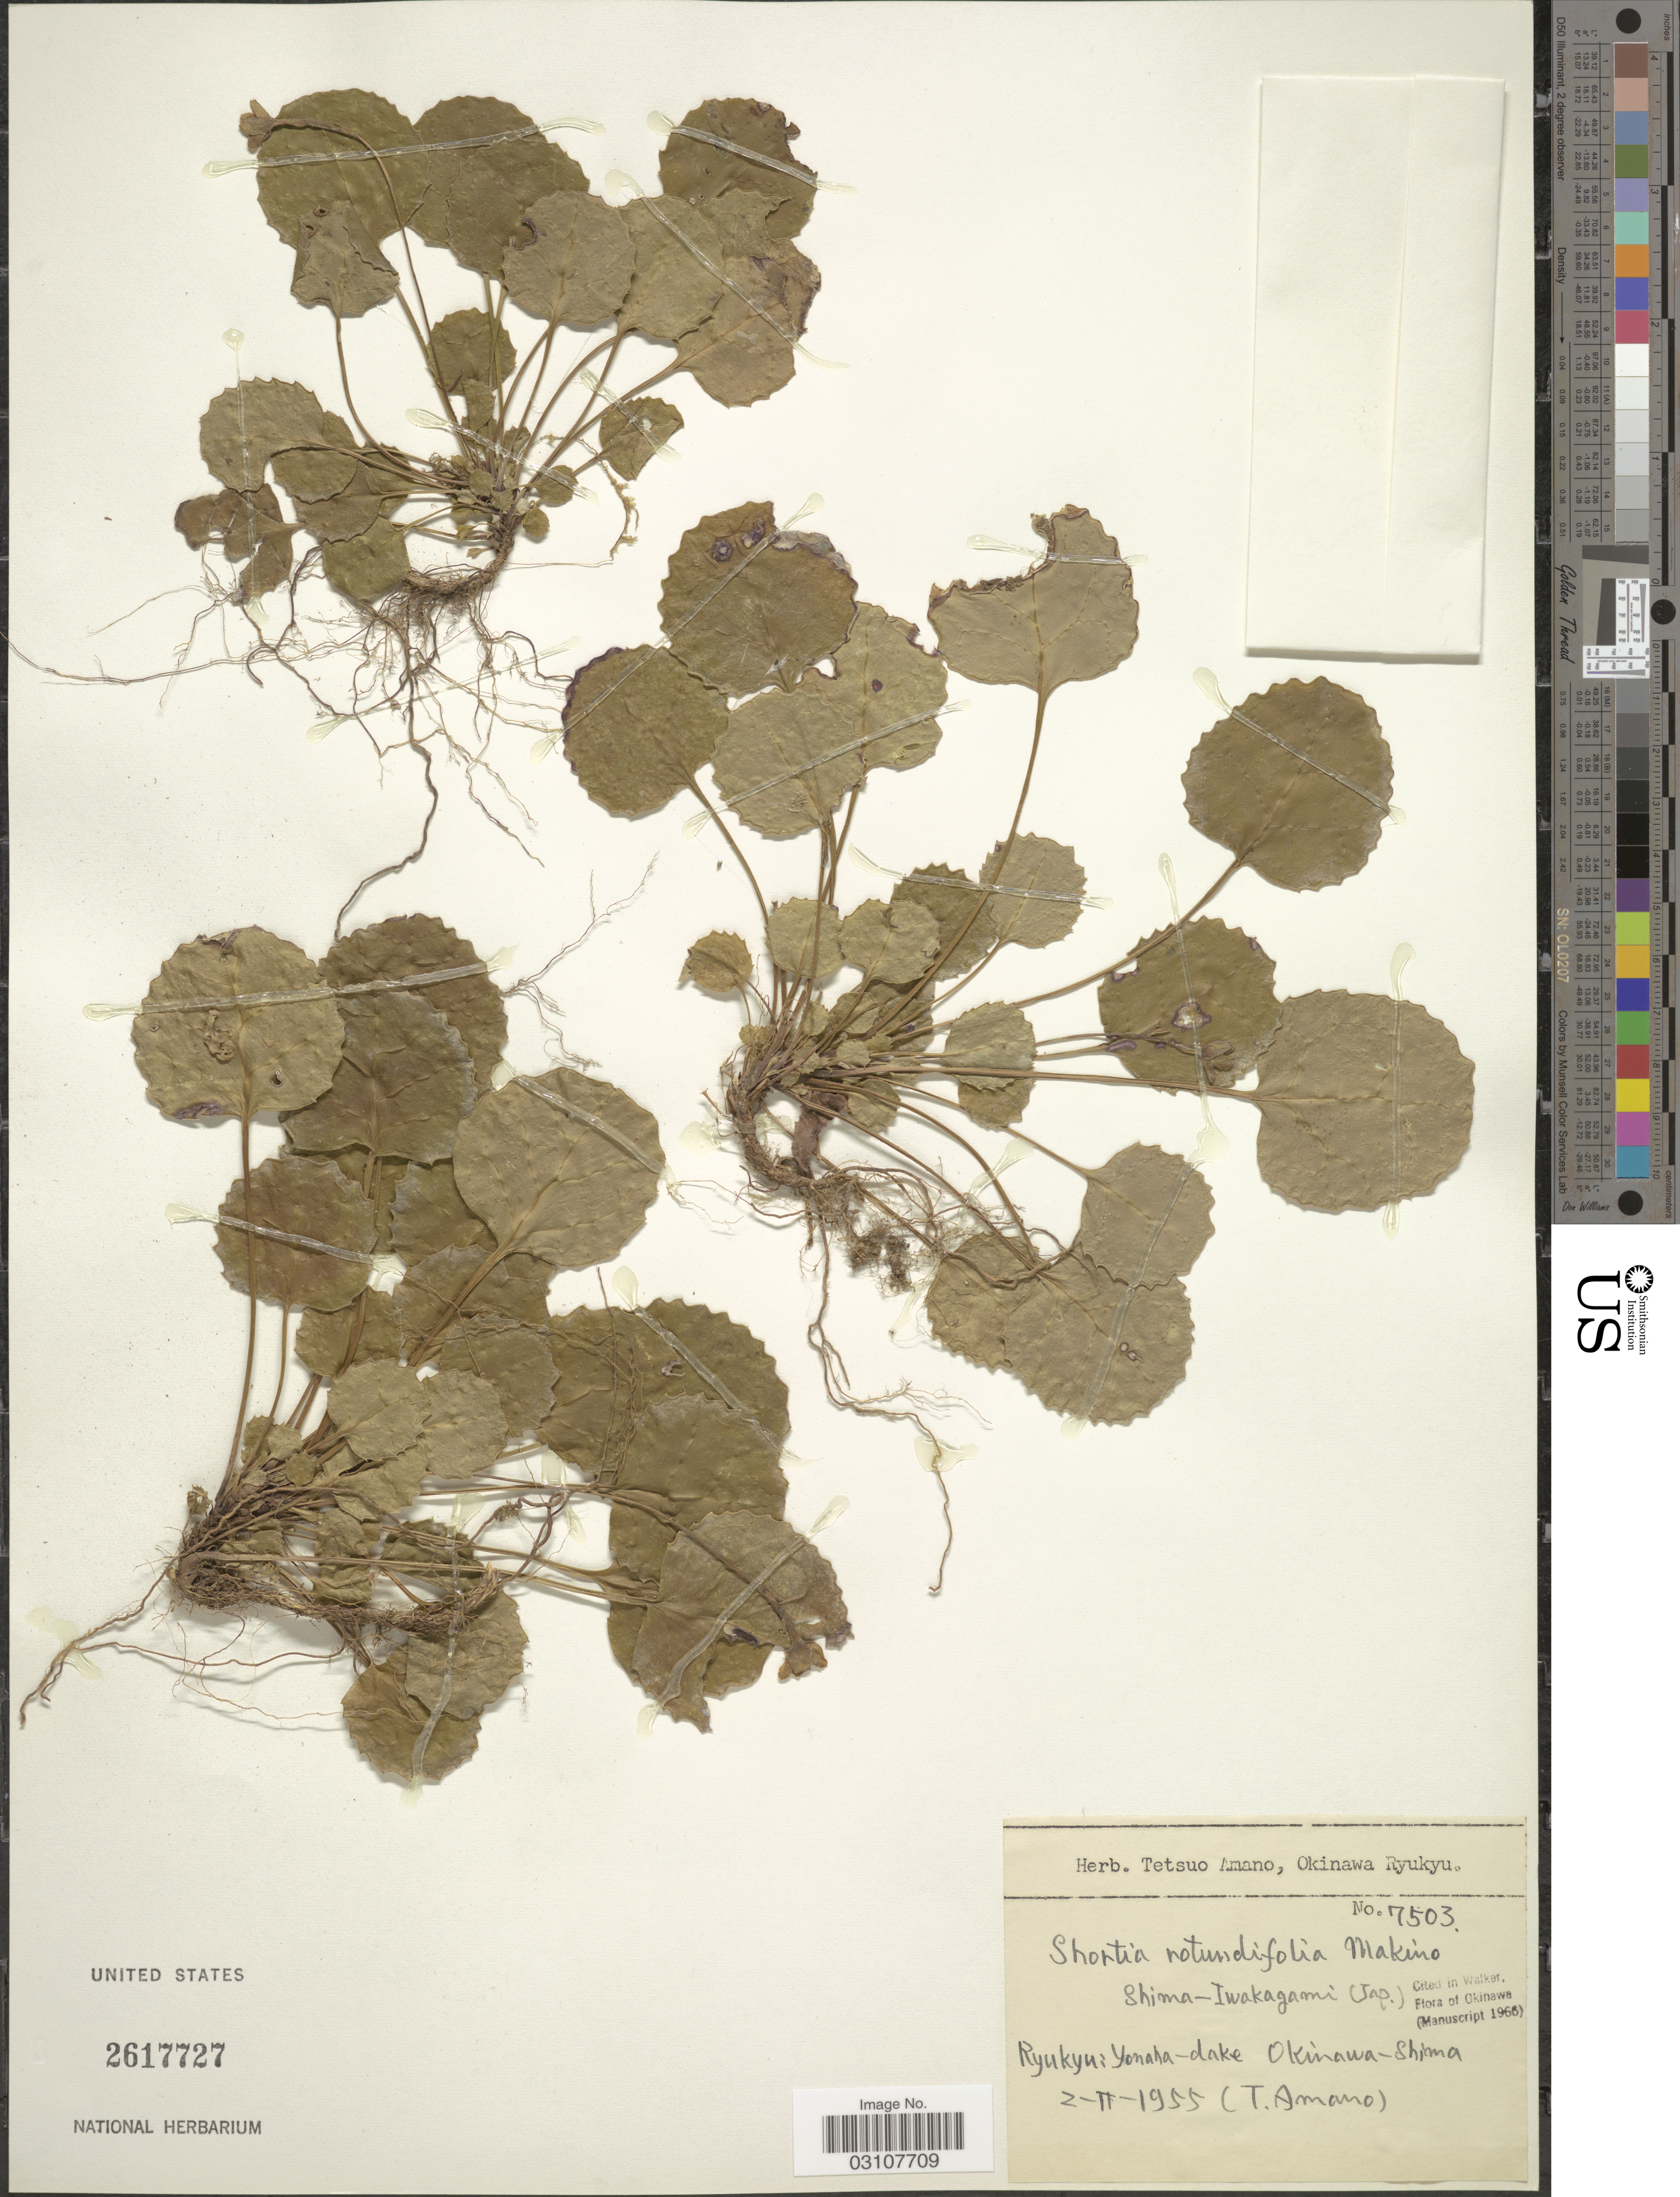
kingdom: Plantae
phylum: Tracheophyta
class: Magnoliopsida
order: Ericales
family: Diapensiaceae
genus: Shortia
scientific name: Shortia rotundifolia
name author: (Maxim.) Makino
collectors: T. Amano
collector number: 7503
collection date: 1955-02-02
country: Japan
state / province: Okinawa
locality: Ryukyu: Yonaha-dake Okinawa-Shima.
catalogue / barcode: US 2617727